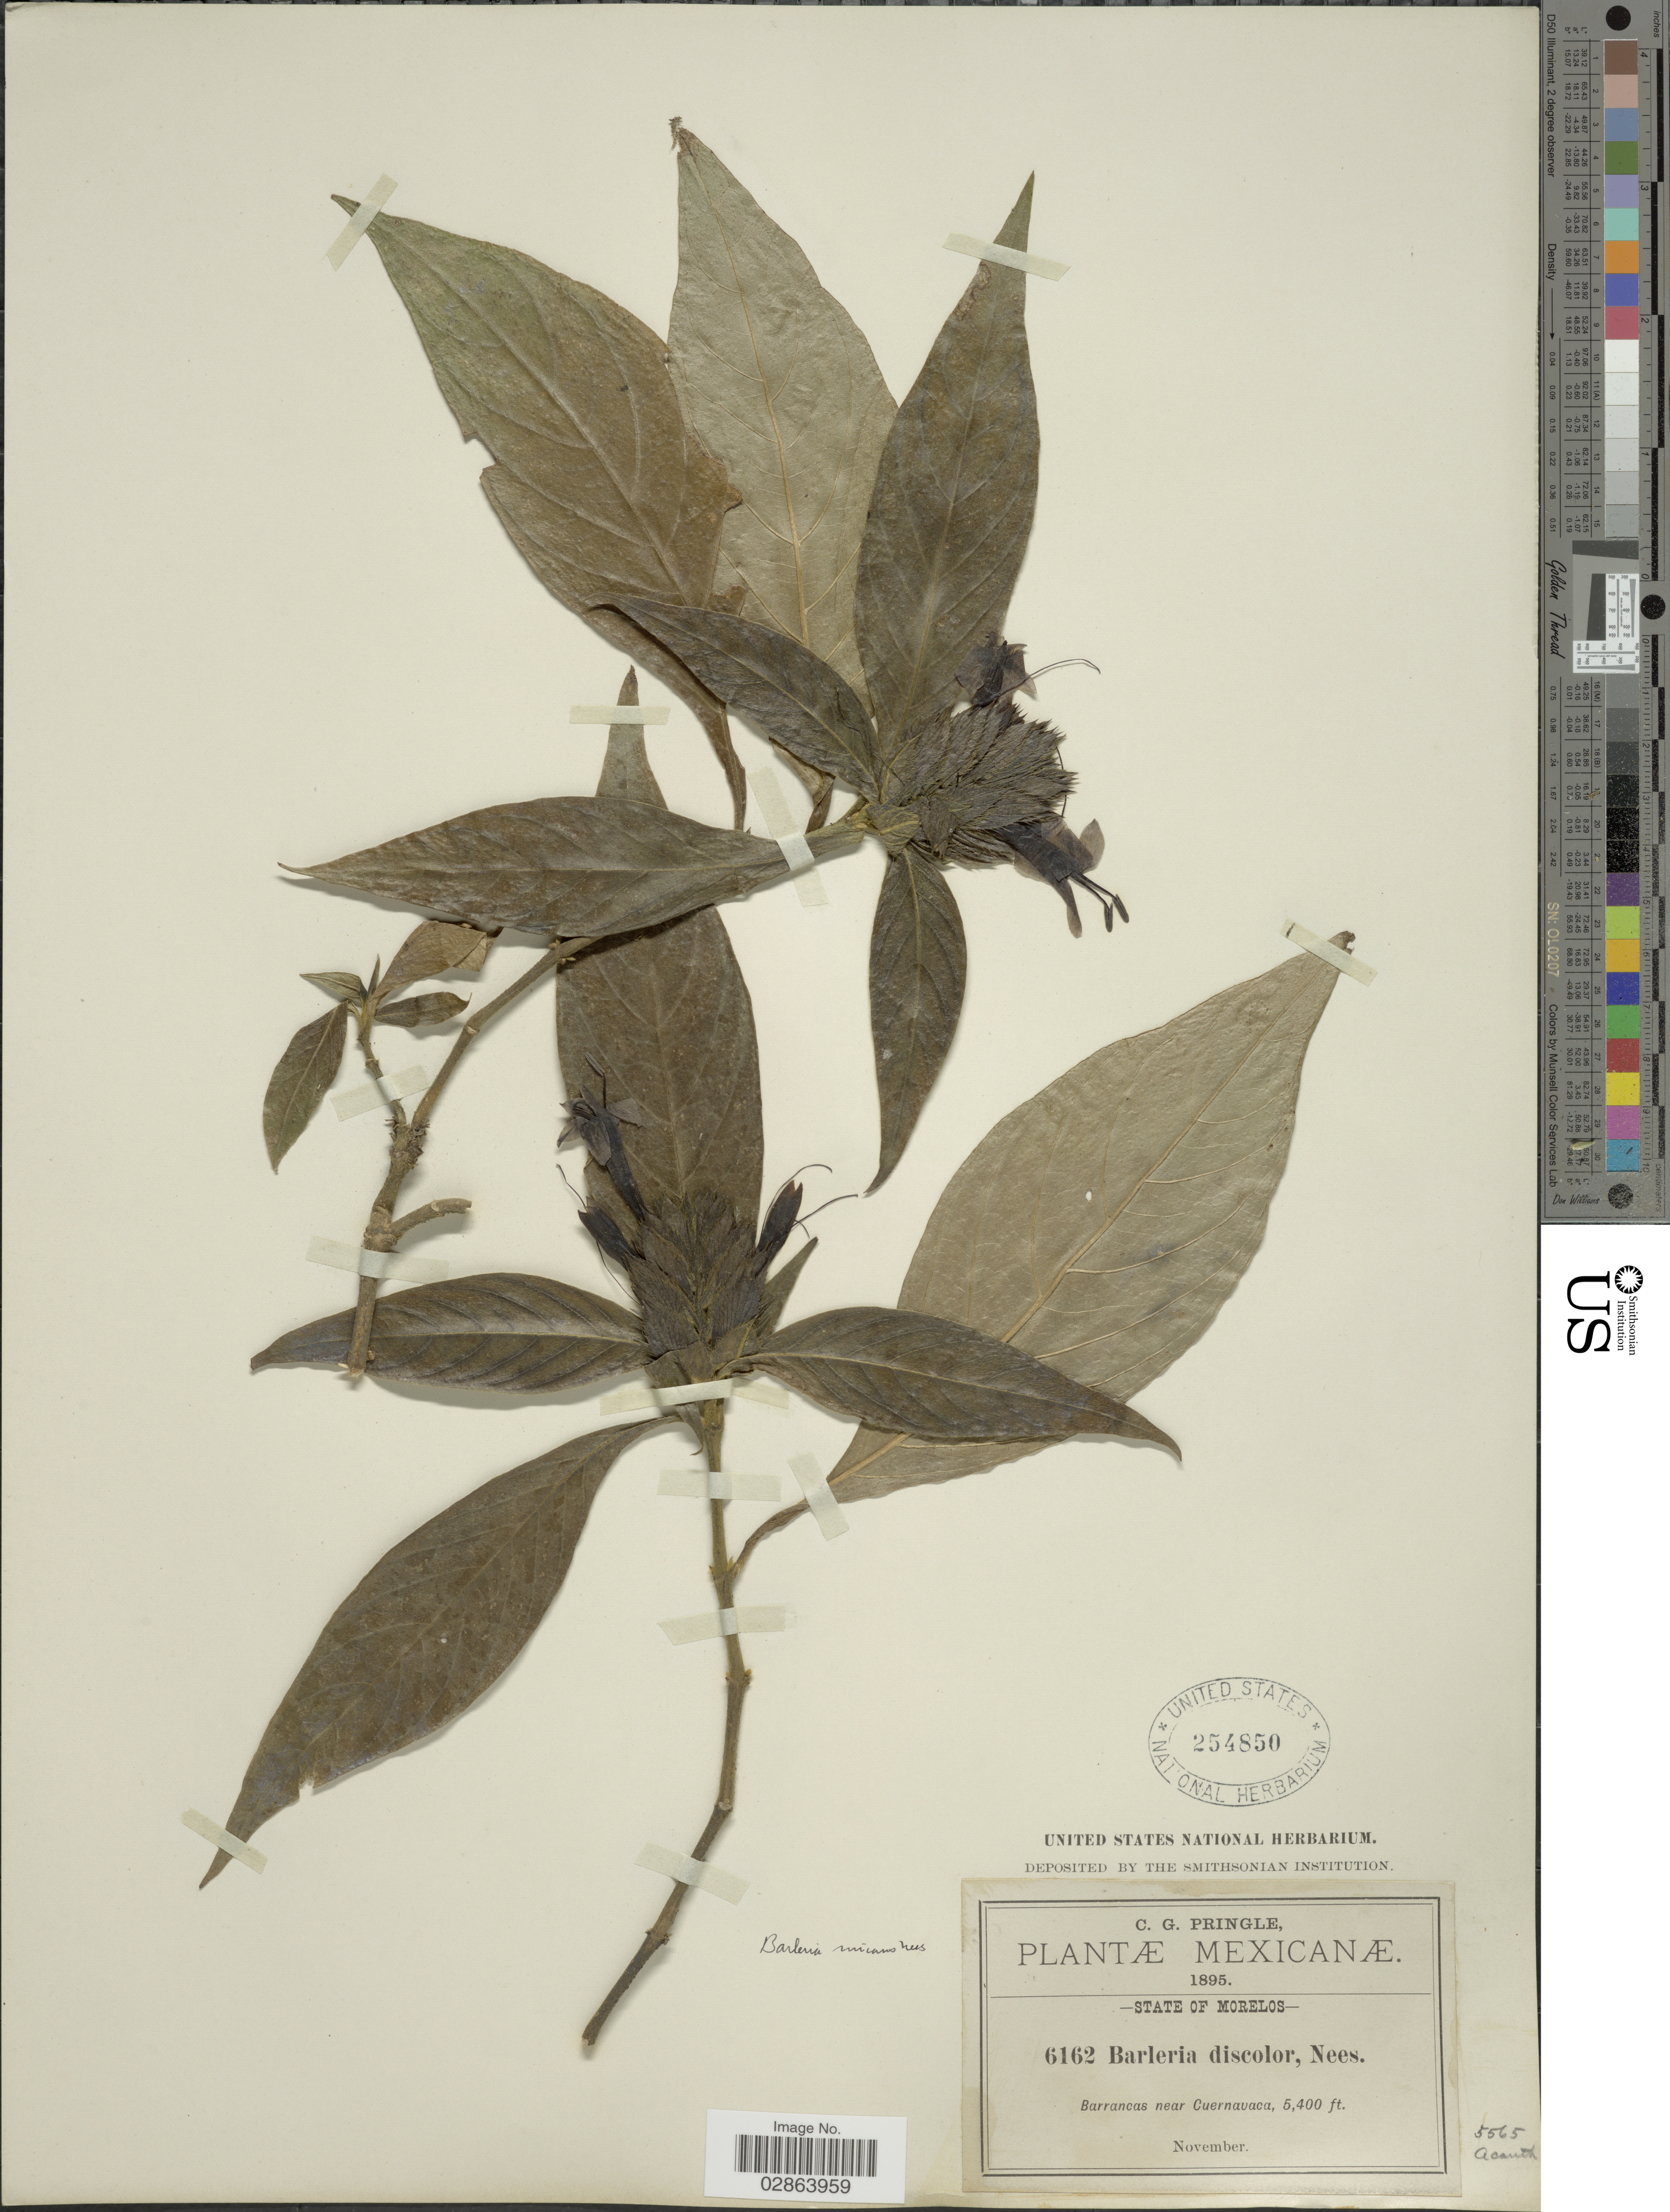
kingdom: Plantae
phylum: Tracheophyta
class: Magnoliopsida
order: Lamiales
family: Acanthaceae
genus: Barleria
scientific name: Barleria oenotheroides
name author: Dum. Cours.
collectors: C. G. Pringle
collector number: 6162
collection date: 1895-11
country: Mexico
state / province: Morelos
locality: State of Morelos, Barrancas near Cuernavaca.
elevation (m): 1646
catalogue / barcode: US 254850